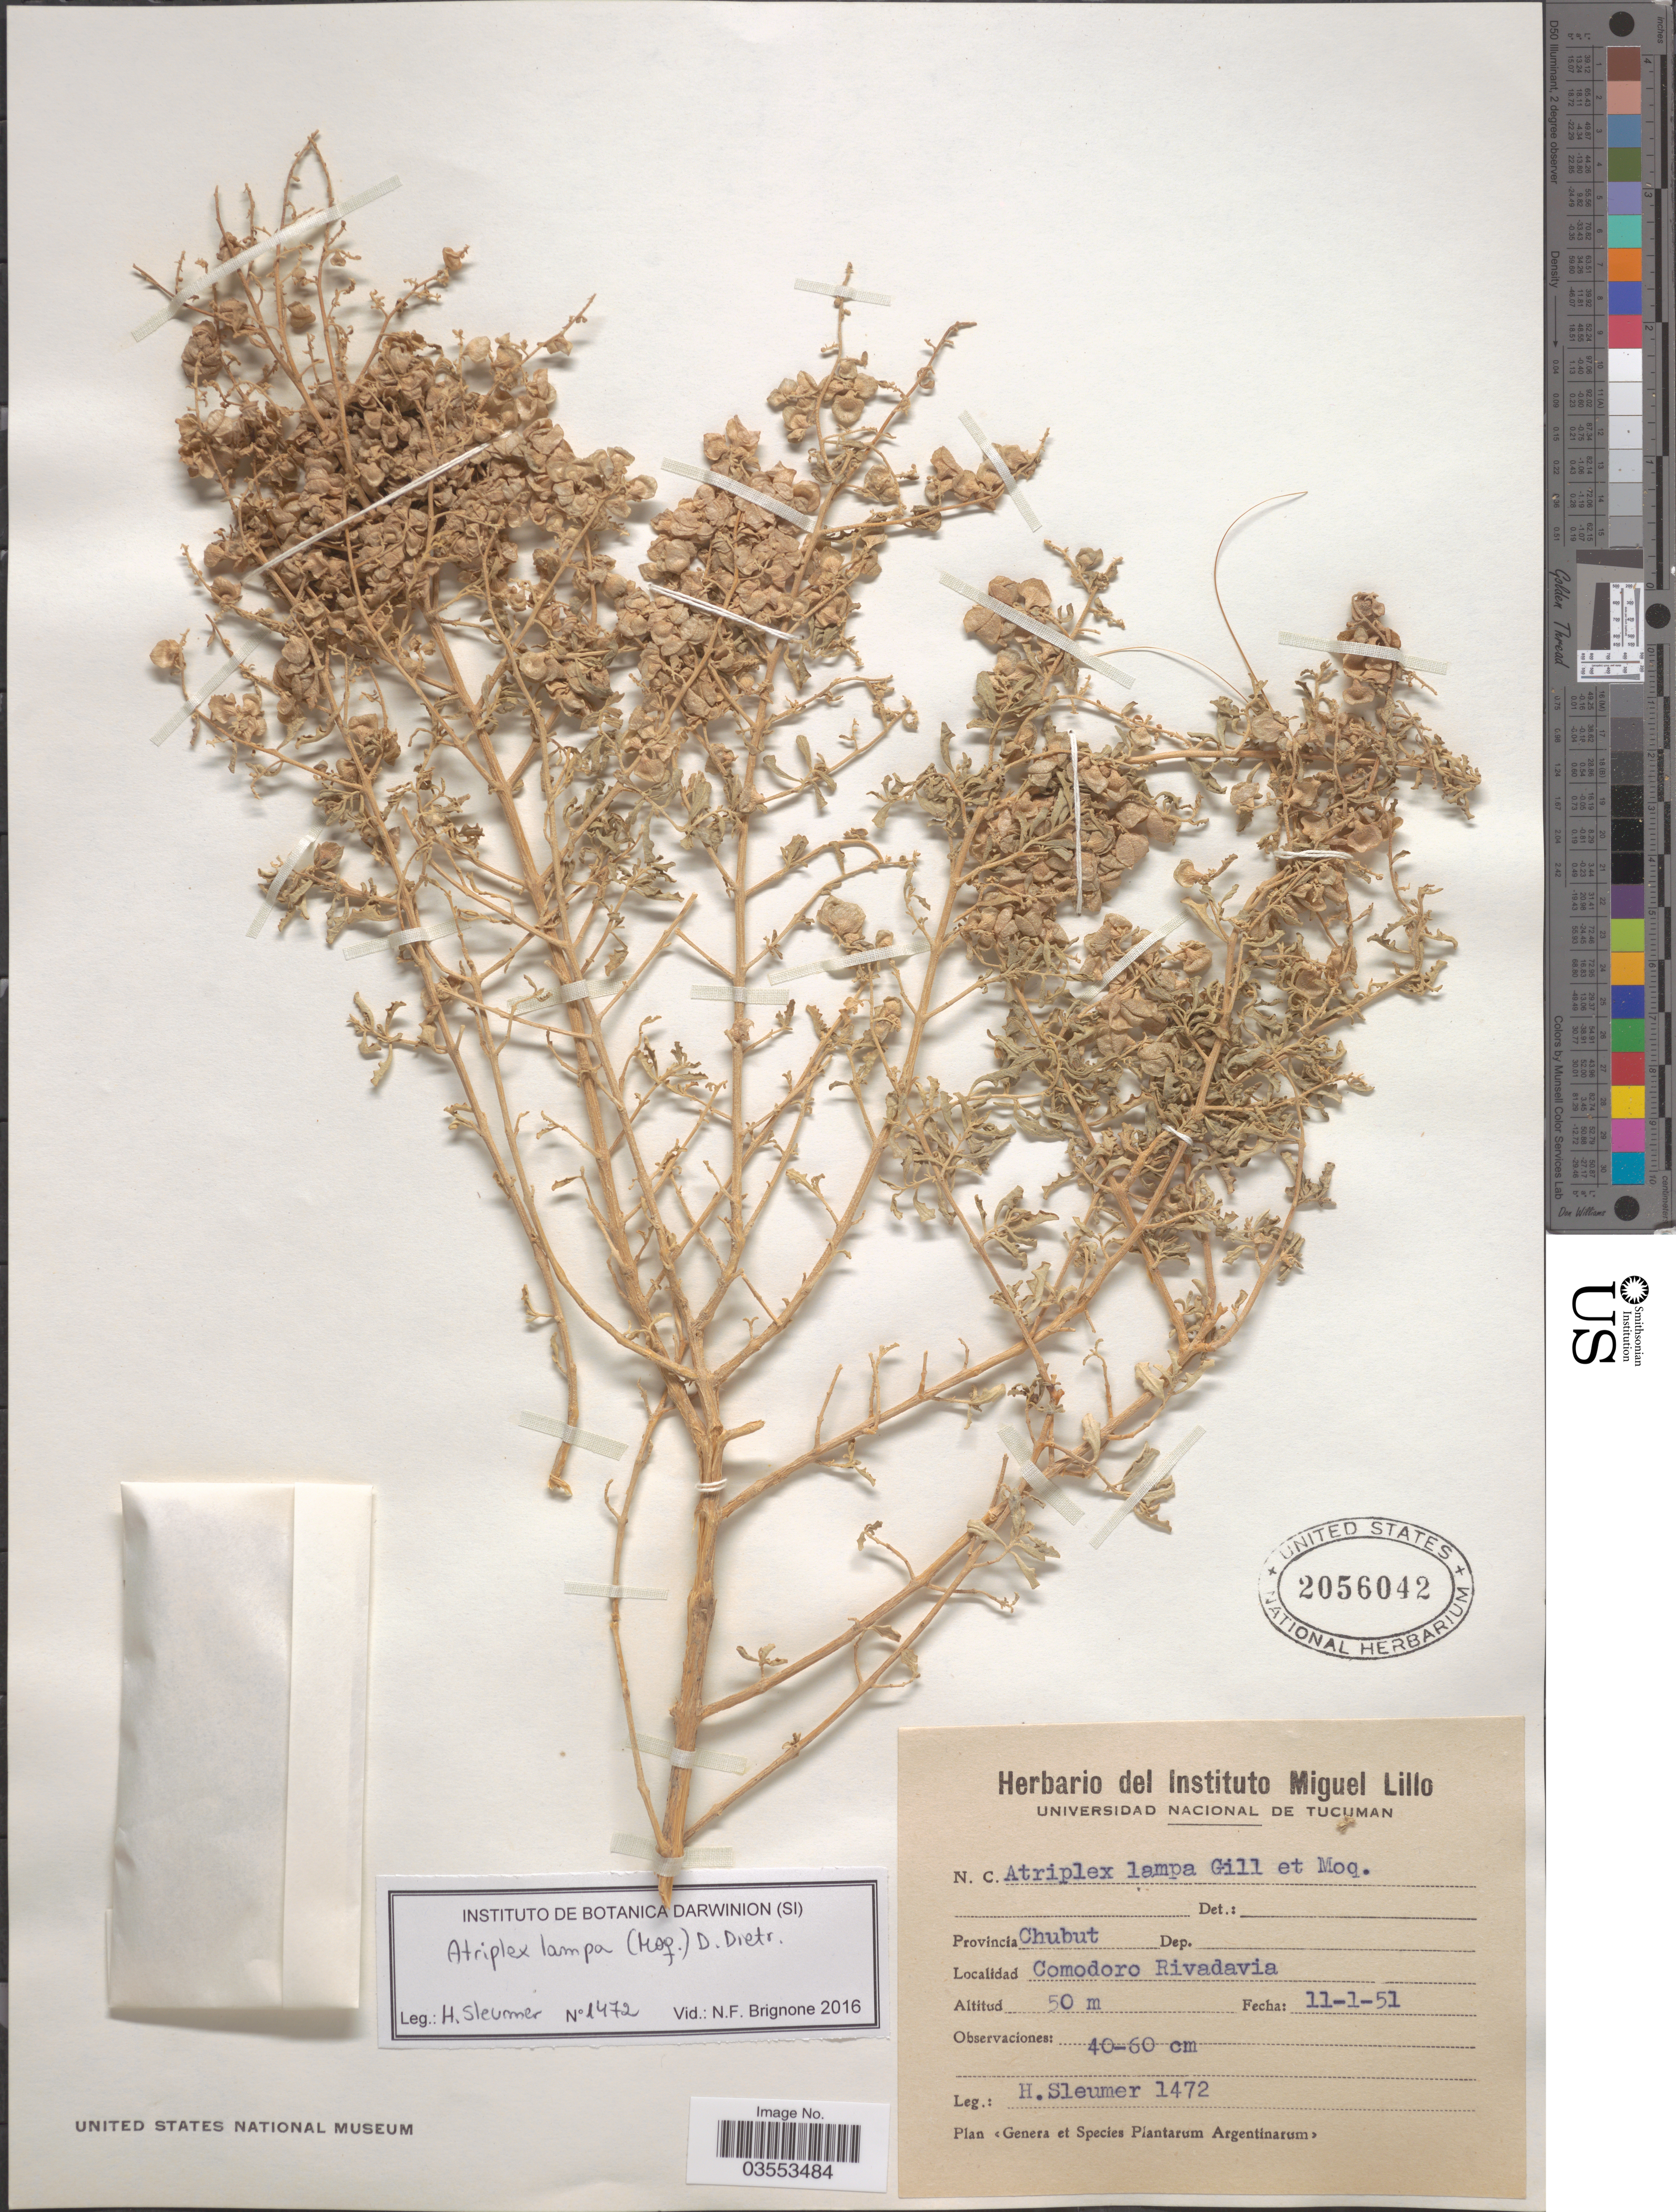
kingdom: Plantae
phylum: Tracheophyta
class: Magnoliopsida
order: Caryophyllales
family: Amaranthaceae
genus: Atriplex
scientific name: Atriplex lampa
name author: (Moq.) Gillies ex D. Dietr.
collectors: H. O. Sleumer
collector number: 1472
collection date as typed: Transcribed d/m/y: 11/1/51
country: Argentina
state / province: Chubut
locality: Comodoro Rivadavia.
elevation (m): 50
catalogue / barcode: US 2056042